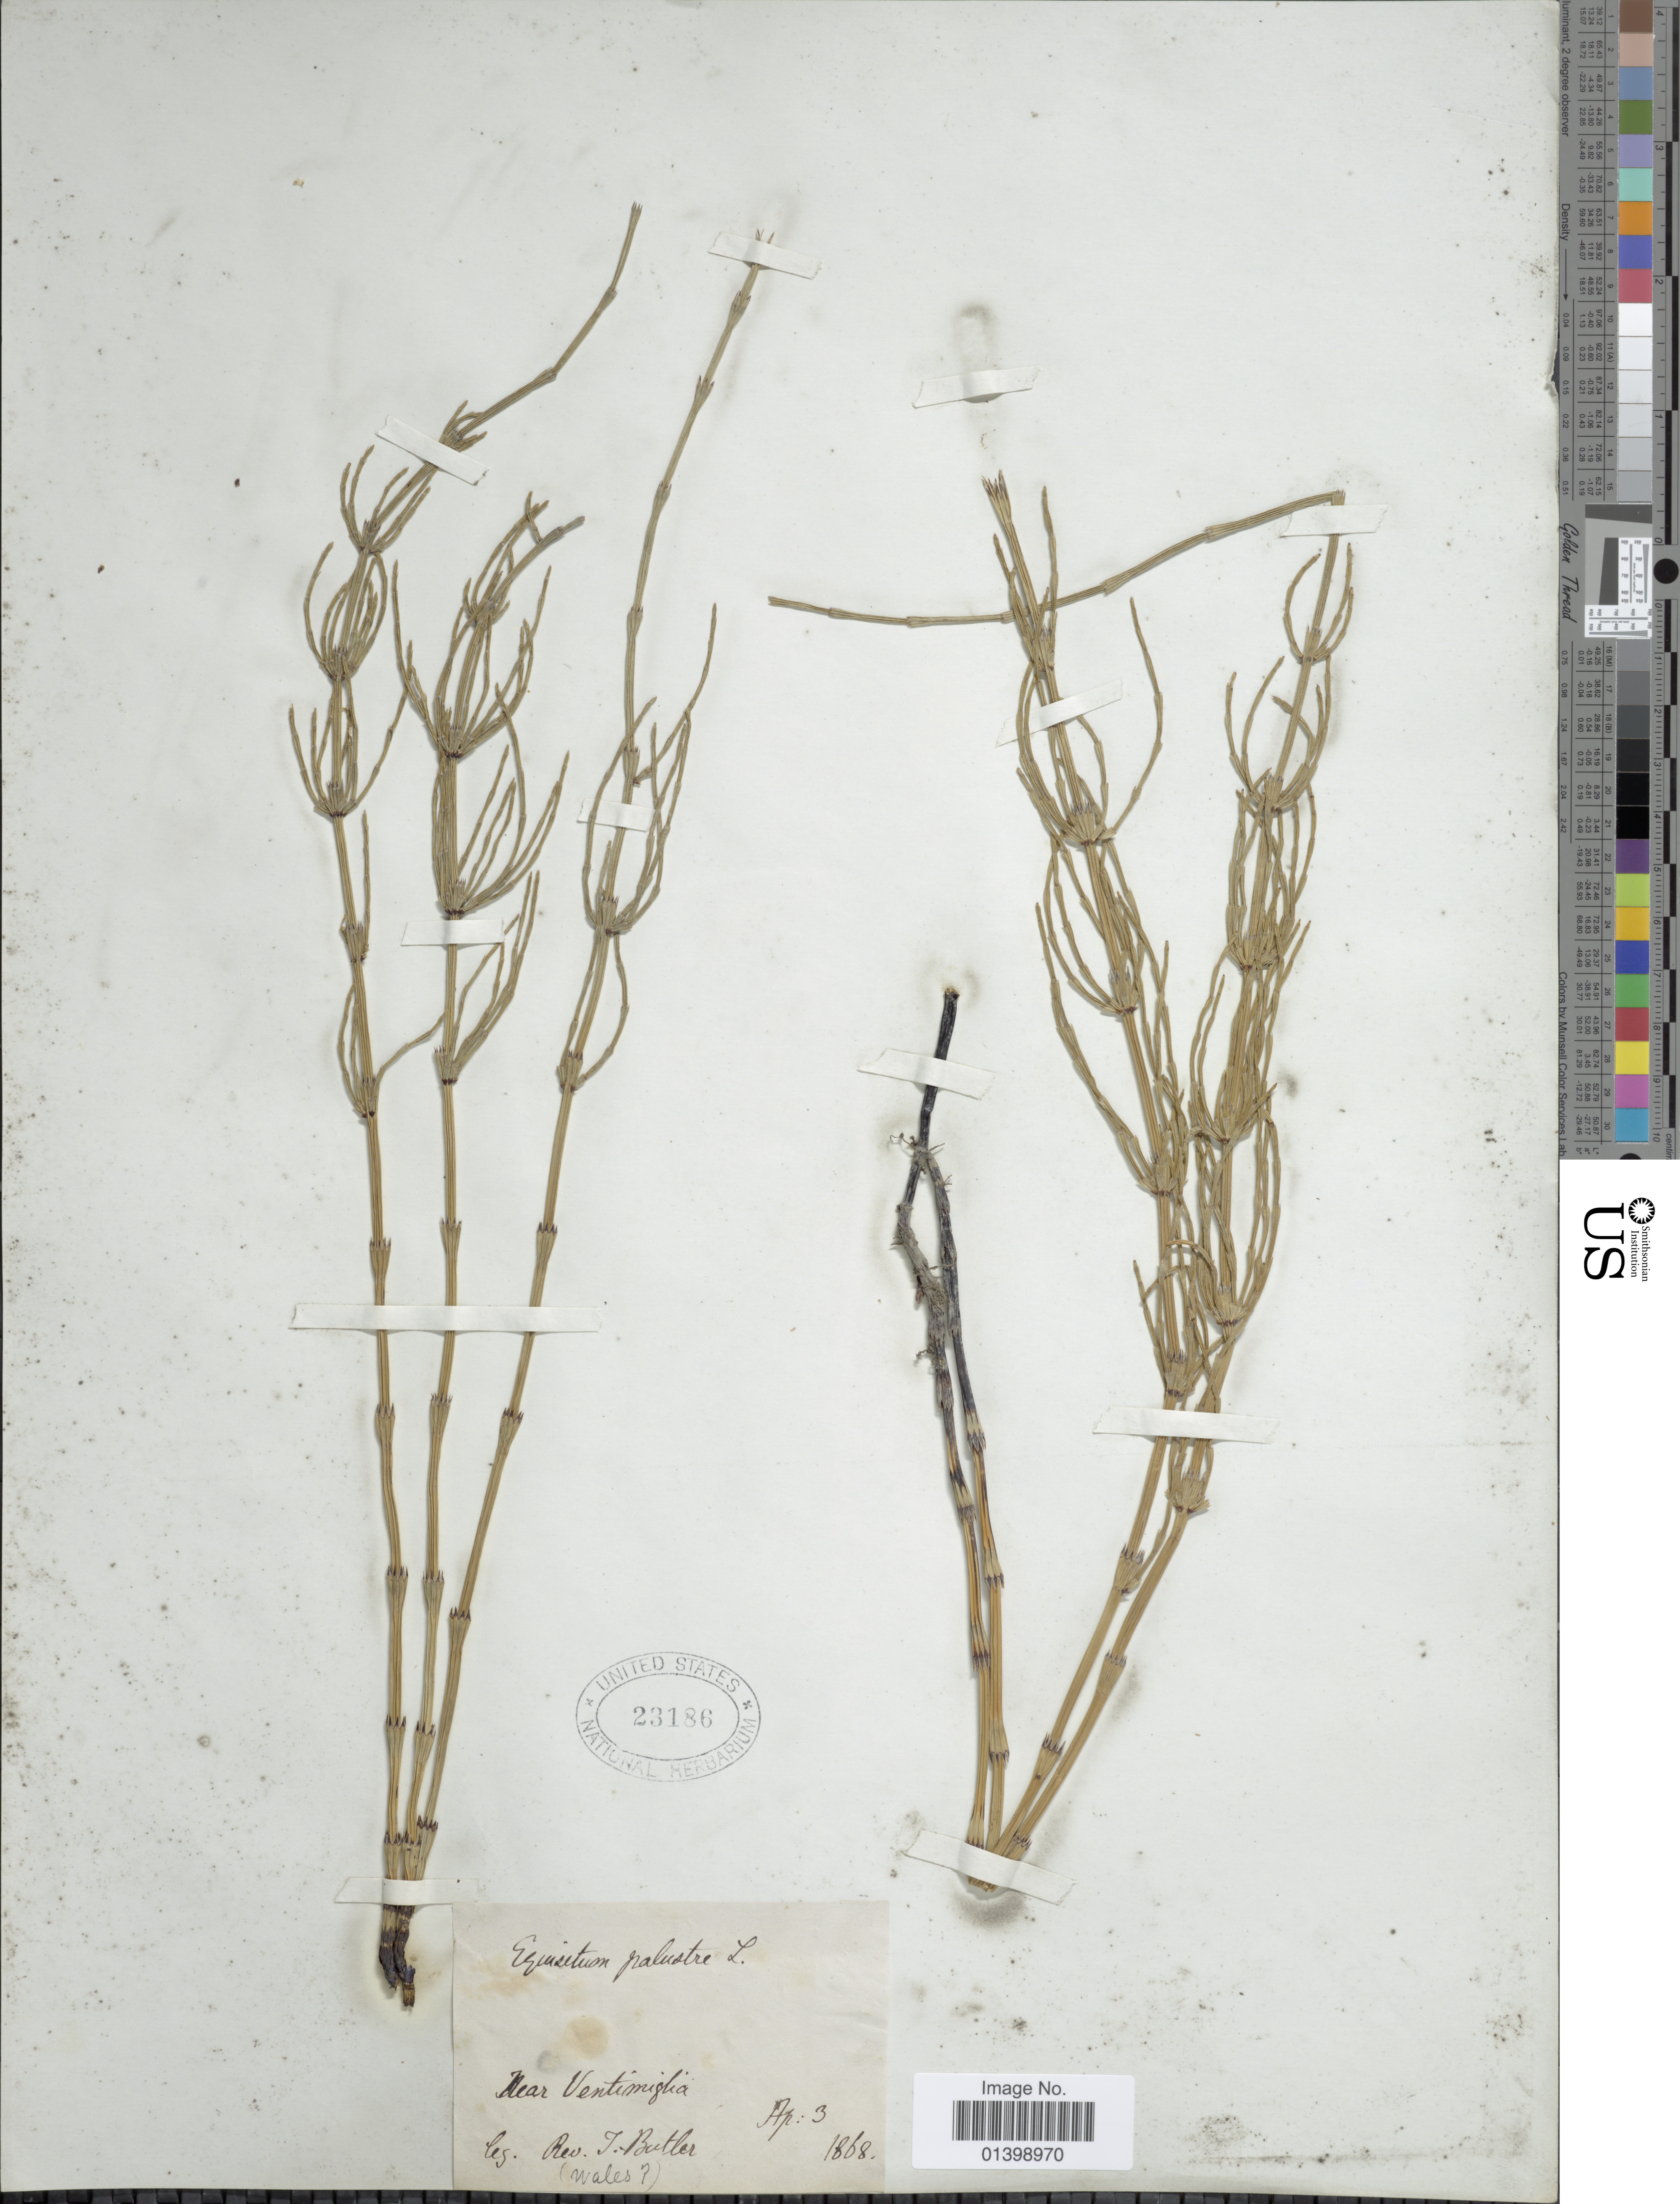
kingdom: Plantae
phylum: Tracheophyta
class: Polypodiopsida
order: Equisetales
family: Equisetaceae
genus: Equisetum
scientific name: Equisetum palustre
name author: L.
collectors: T. Butler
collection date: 1868-04-03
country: Italy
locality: Near Ventimiglia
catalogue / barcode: US 23186